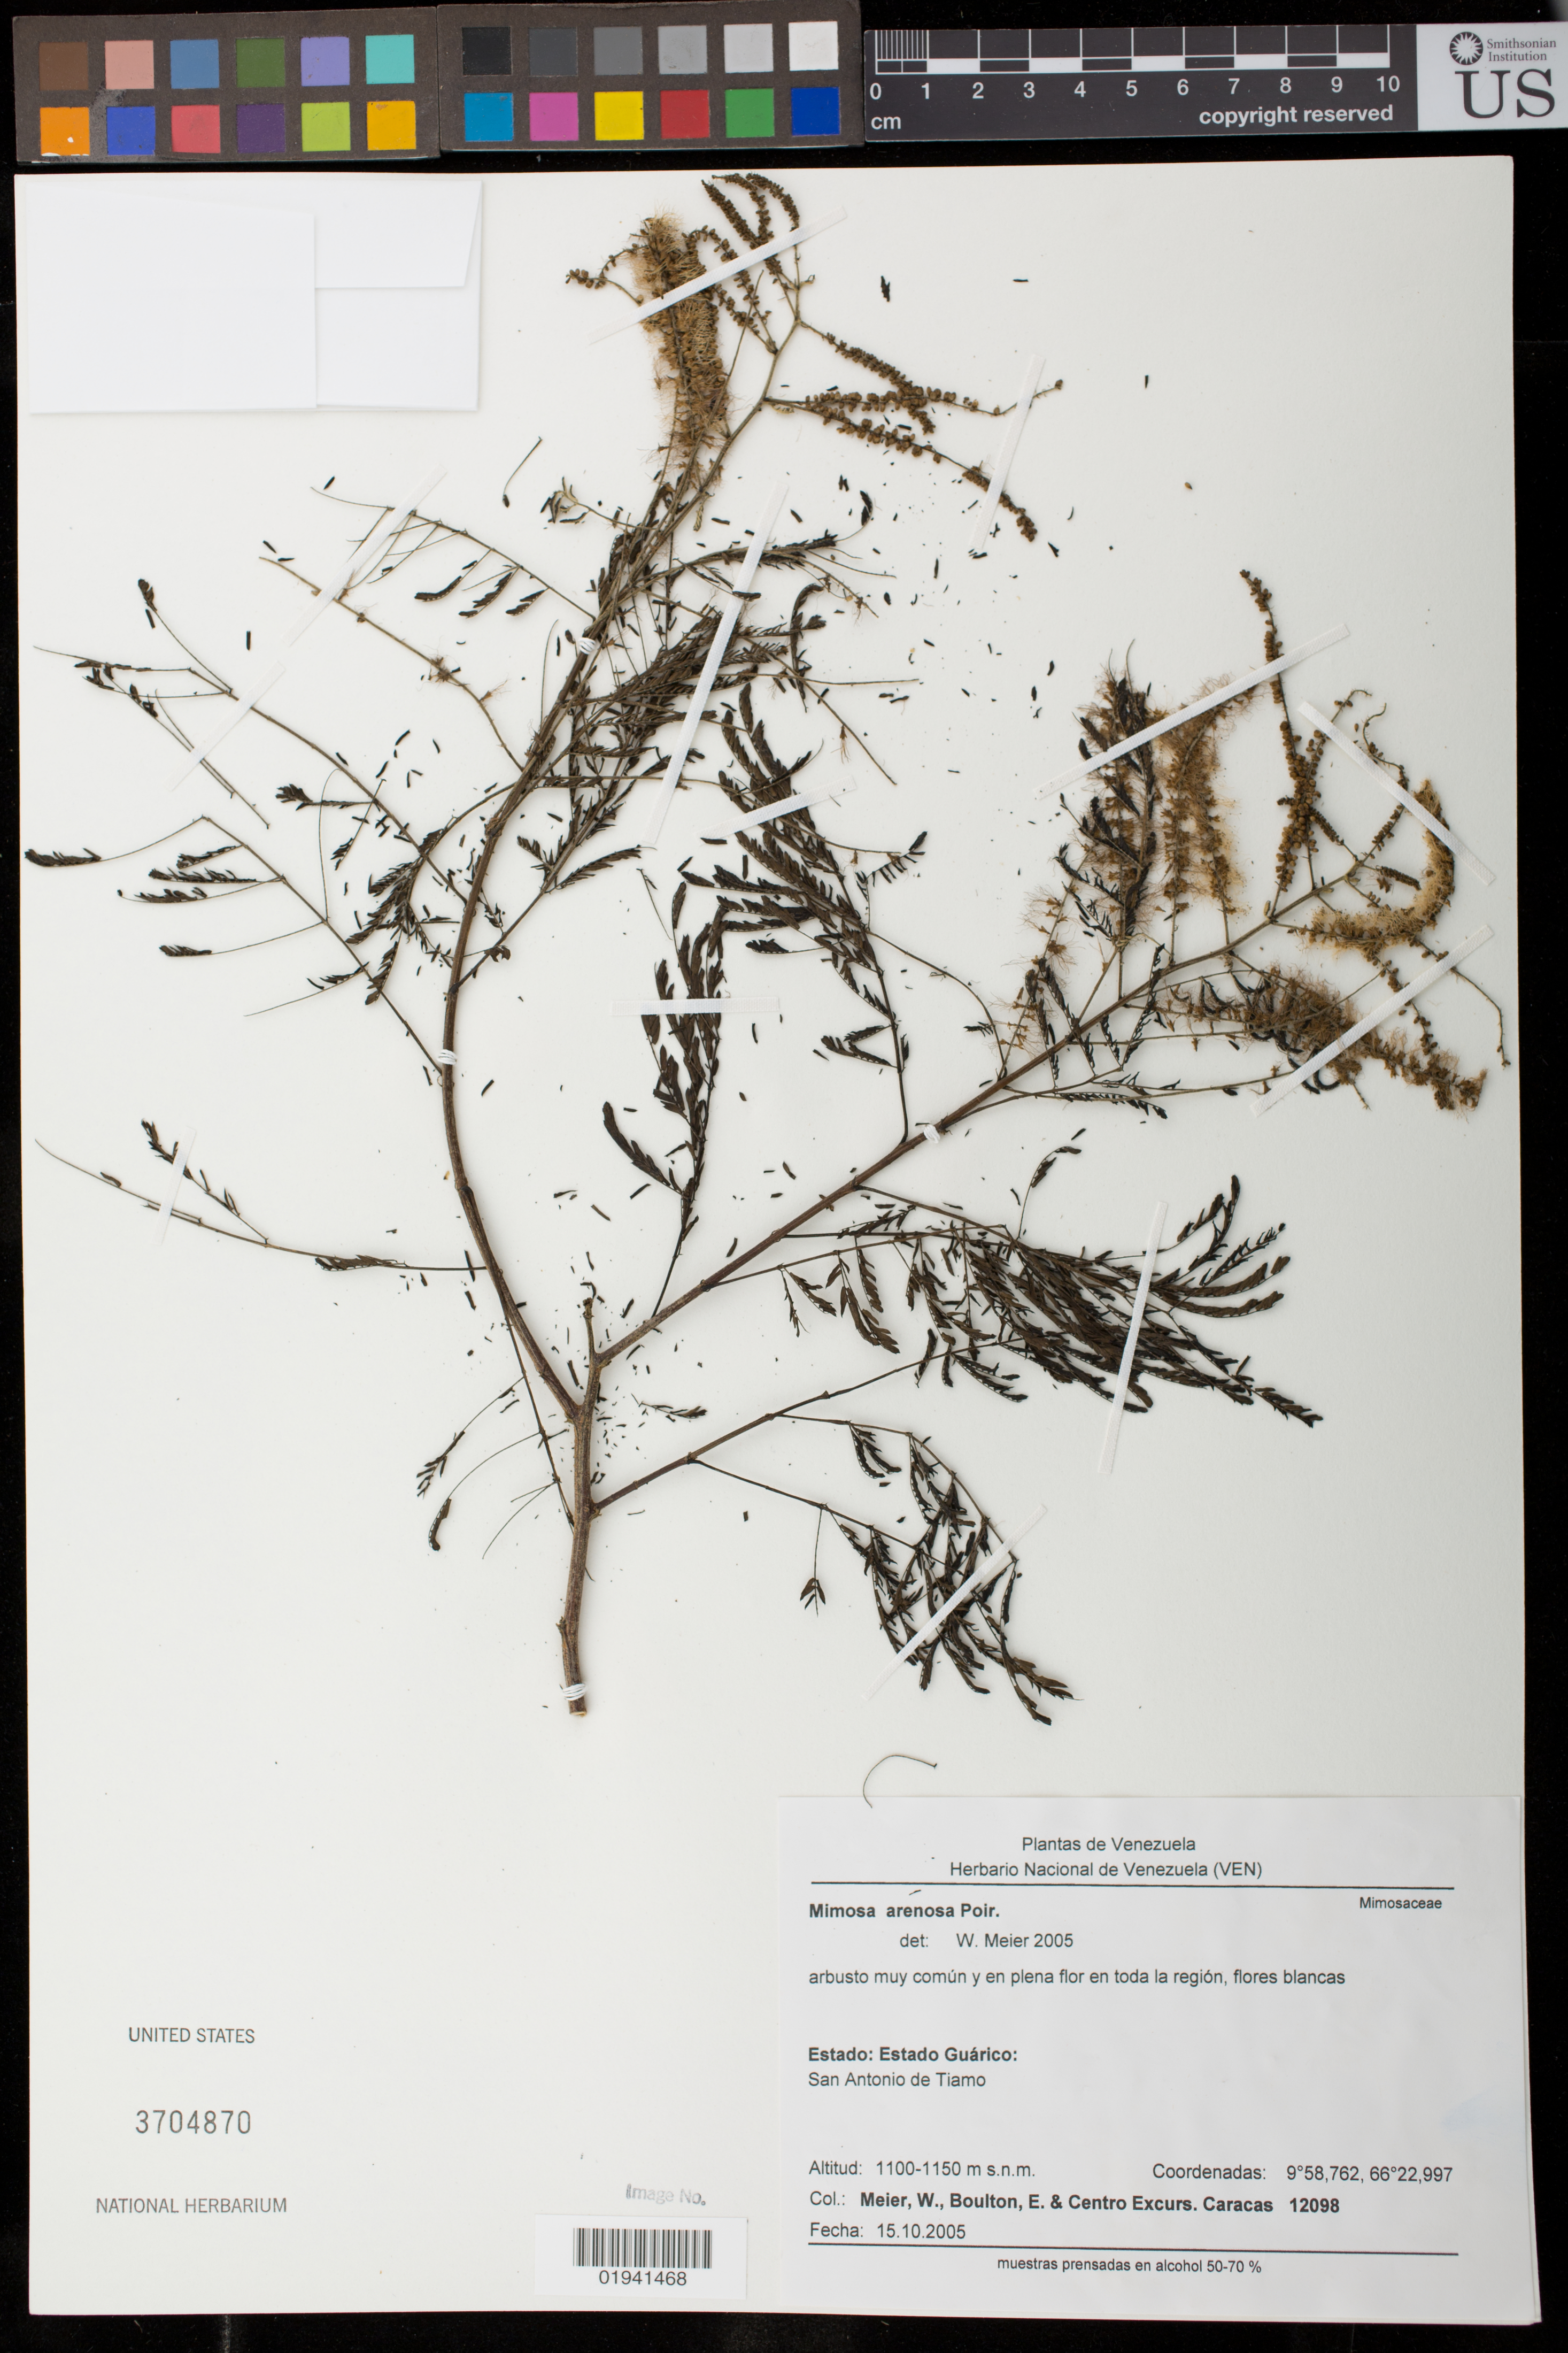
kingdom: Plantae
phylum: Tracheophyta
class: Magnoliopsida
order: Fabales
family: Fabaceae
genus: Mimosa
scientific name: Mimosa arenosa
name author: (Willd.) Poir.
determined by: Meier, Winfried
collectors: W. Meier, E. Boulton & Centro Excurs. Caracas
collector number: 12098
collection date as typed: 15.10.2005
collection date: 2005-10-15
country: Venezuela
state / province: Guárico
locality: San Antonio de Tiamo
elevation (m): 1100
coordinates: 9 58.762 N, 66 22.997 W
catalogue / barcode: US 3704870